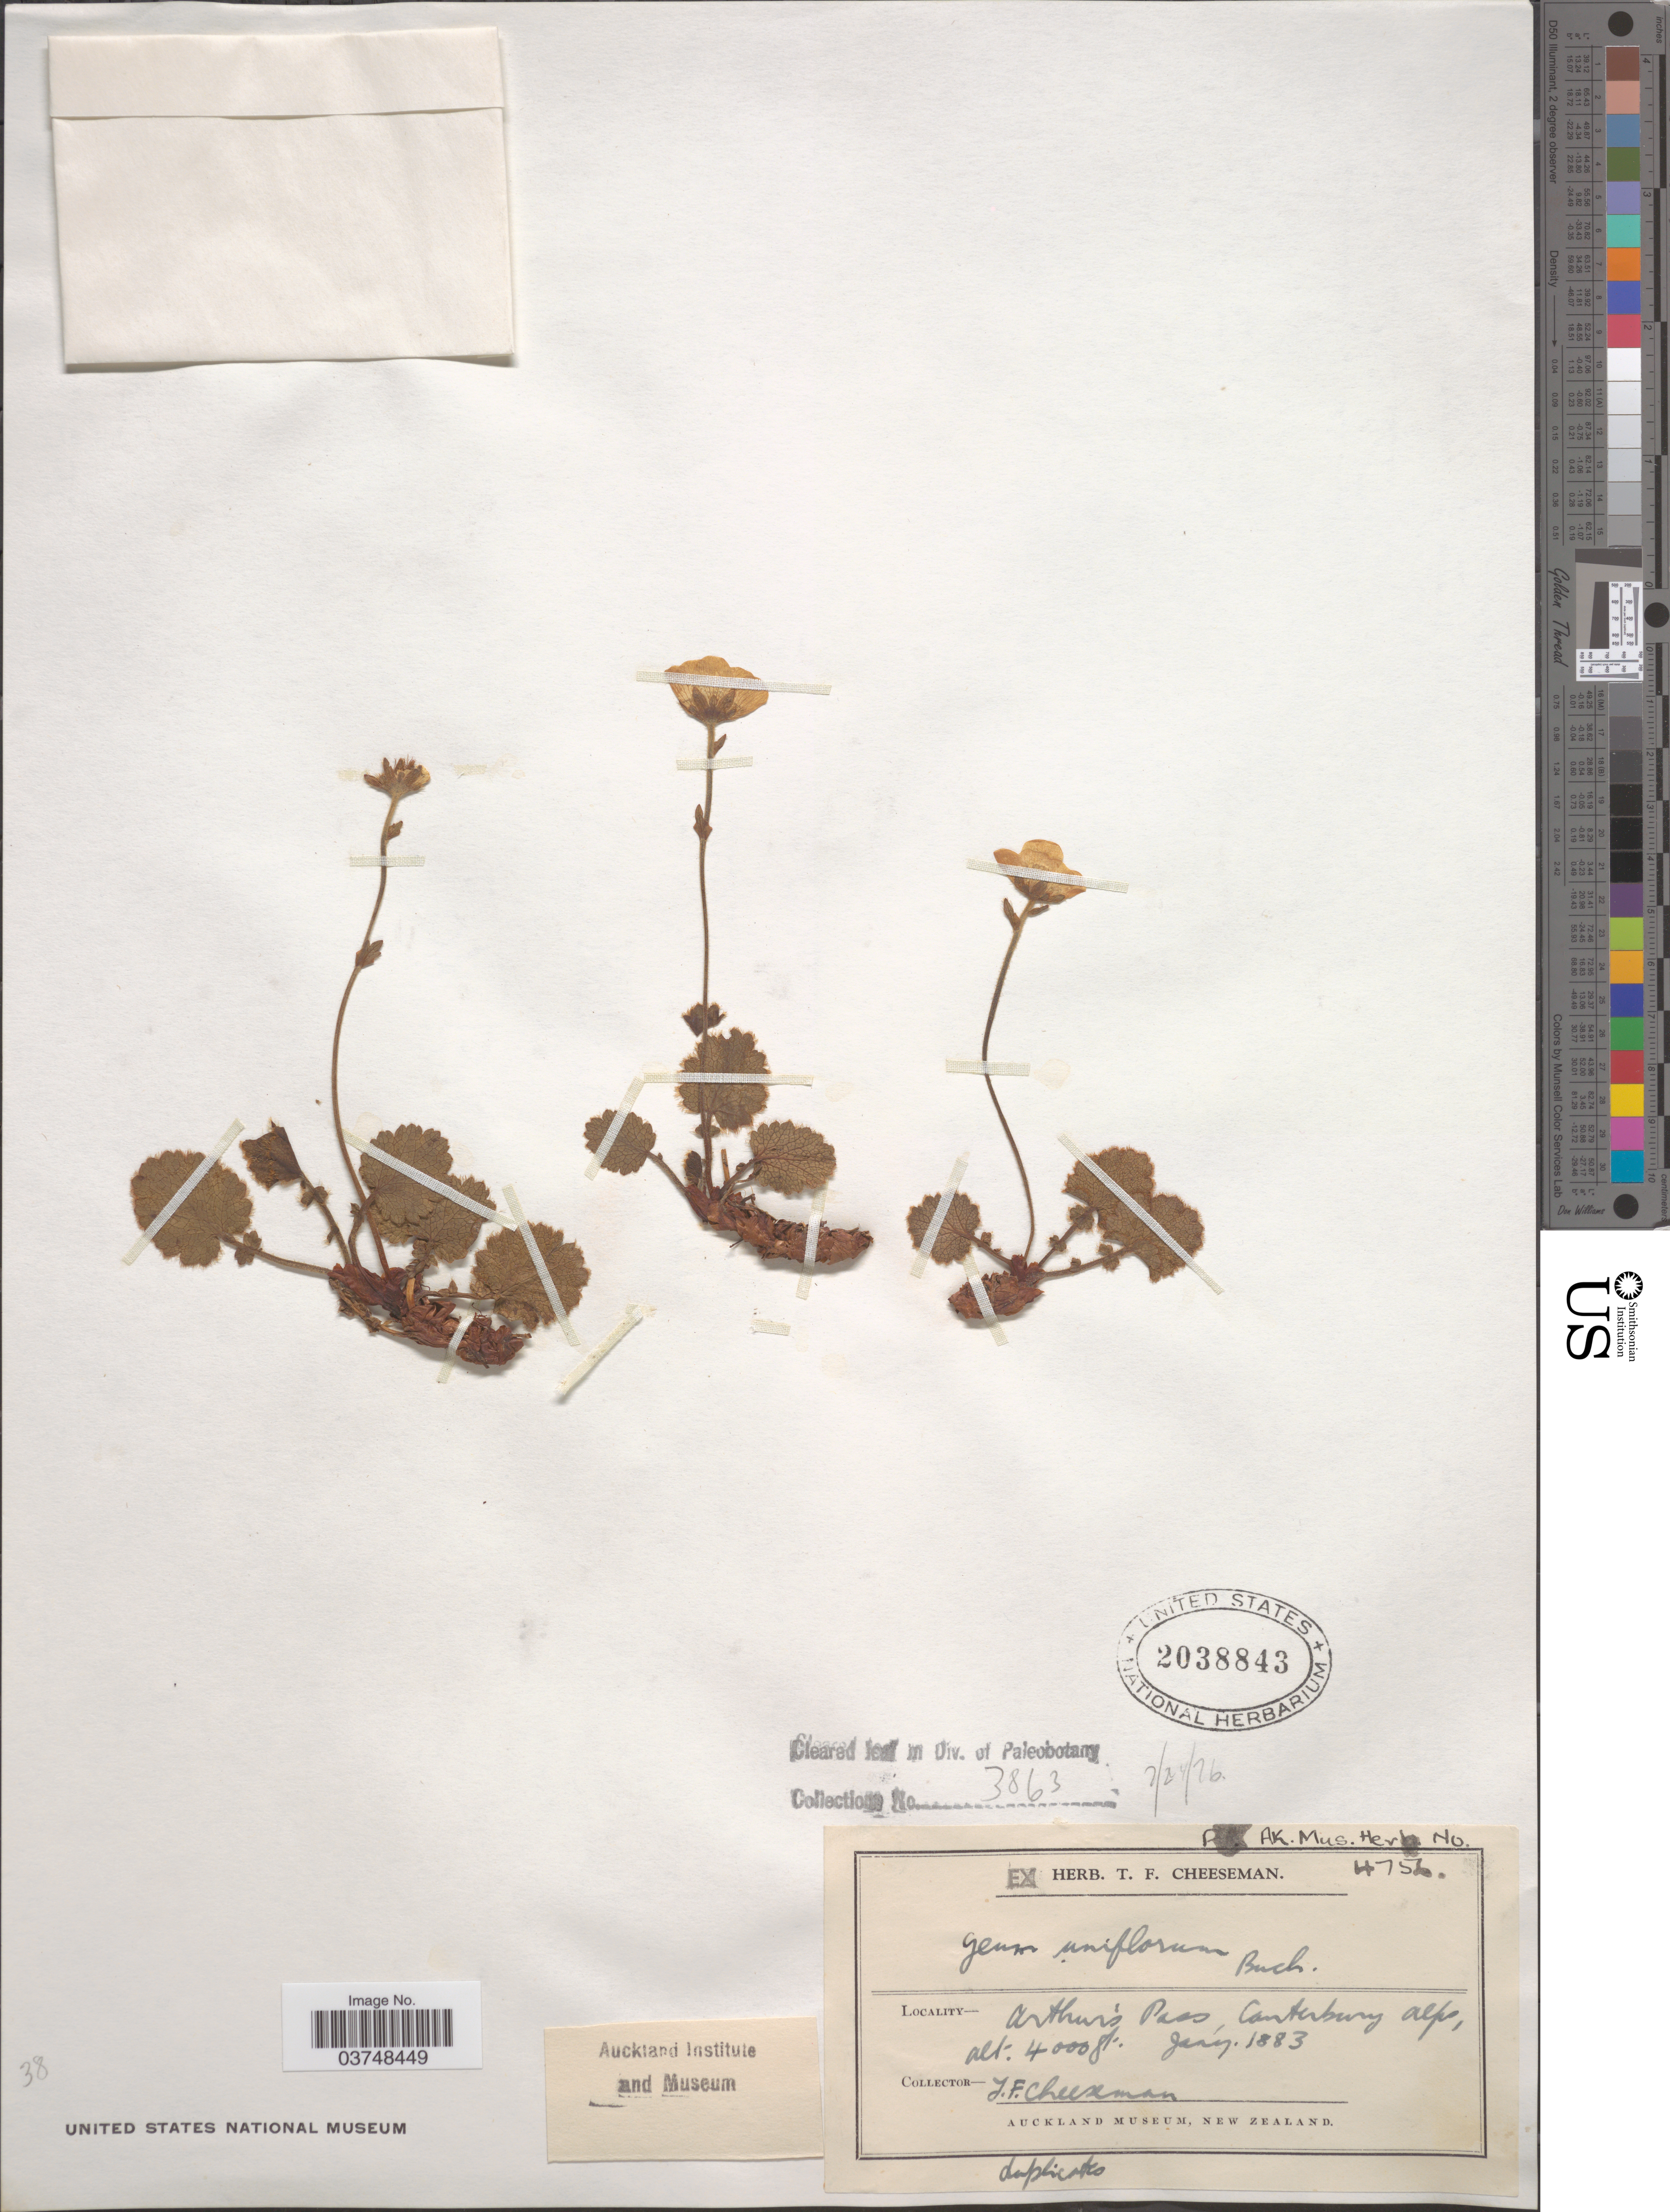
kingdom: Plantae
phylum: Tracheophyta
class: Magnoliopsida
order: Rosales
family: Rosaceae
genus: Geum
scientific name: Geum uniflorum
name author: Buchanan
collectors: T. F. Cheeseman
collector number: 4756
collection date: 1883-01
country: New Zealand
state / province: Canterbury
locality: Arthur's Pass, Canterbury Alps.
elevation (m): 1219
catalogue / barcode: US 2038843